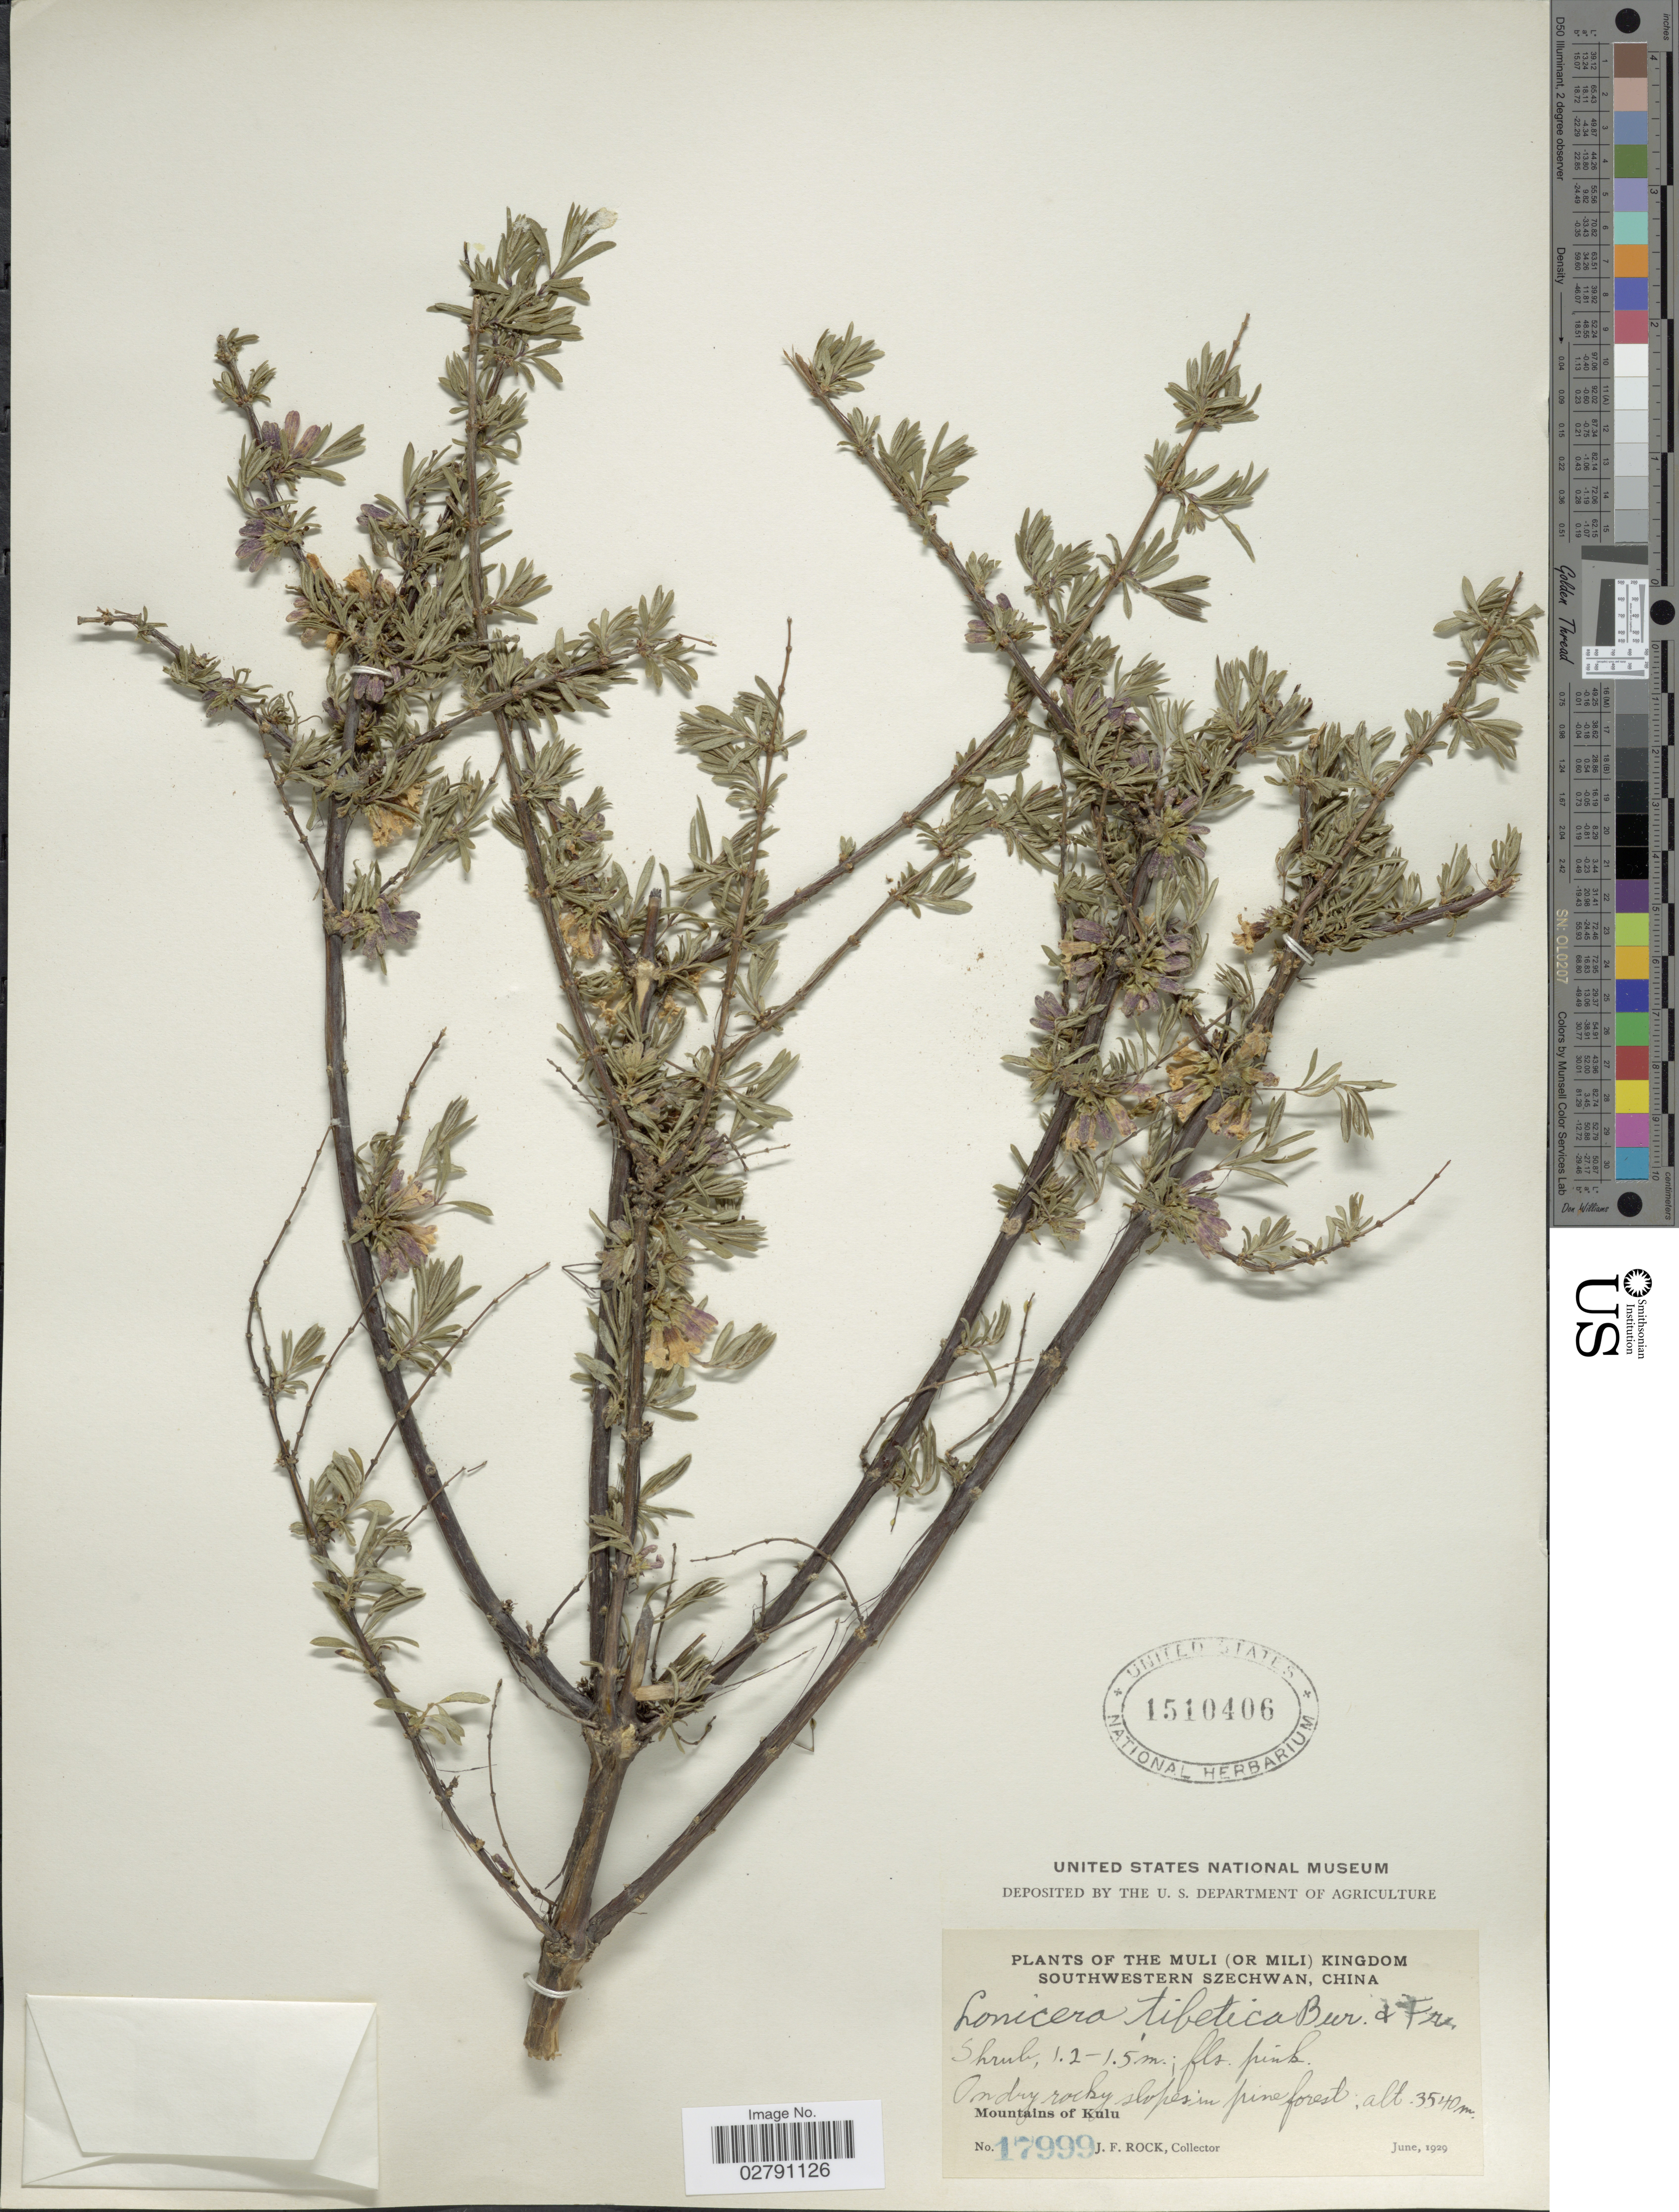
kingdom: Plantae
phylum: Tracheophyta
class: Magnoliopsida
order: Dipsacales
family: Caprifoliaceae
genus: Lonicera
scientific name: Lonicera thibetica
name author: Bureau & Franch.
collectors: J. Rock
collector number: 17999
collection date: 1929-06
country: China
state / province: Sichuan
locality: Muli (or Mili) Kingdom. Southwestern Szechwan. Mountains of Kulu.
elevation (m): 3540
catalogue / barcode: US 1510406